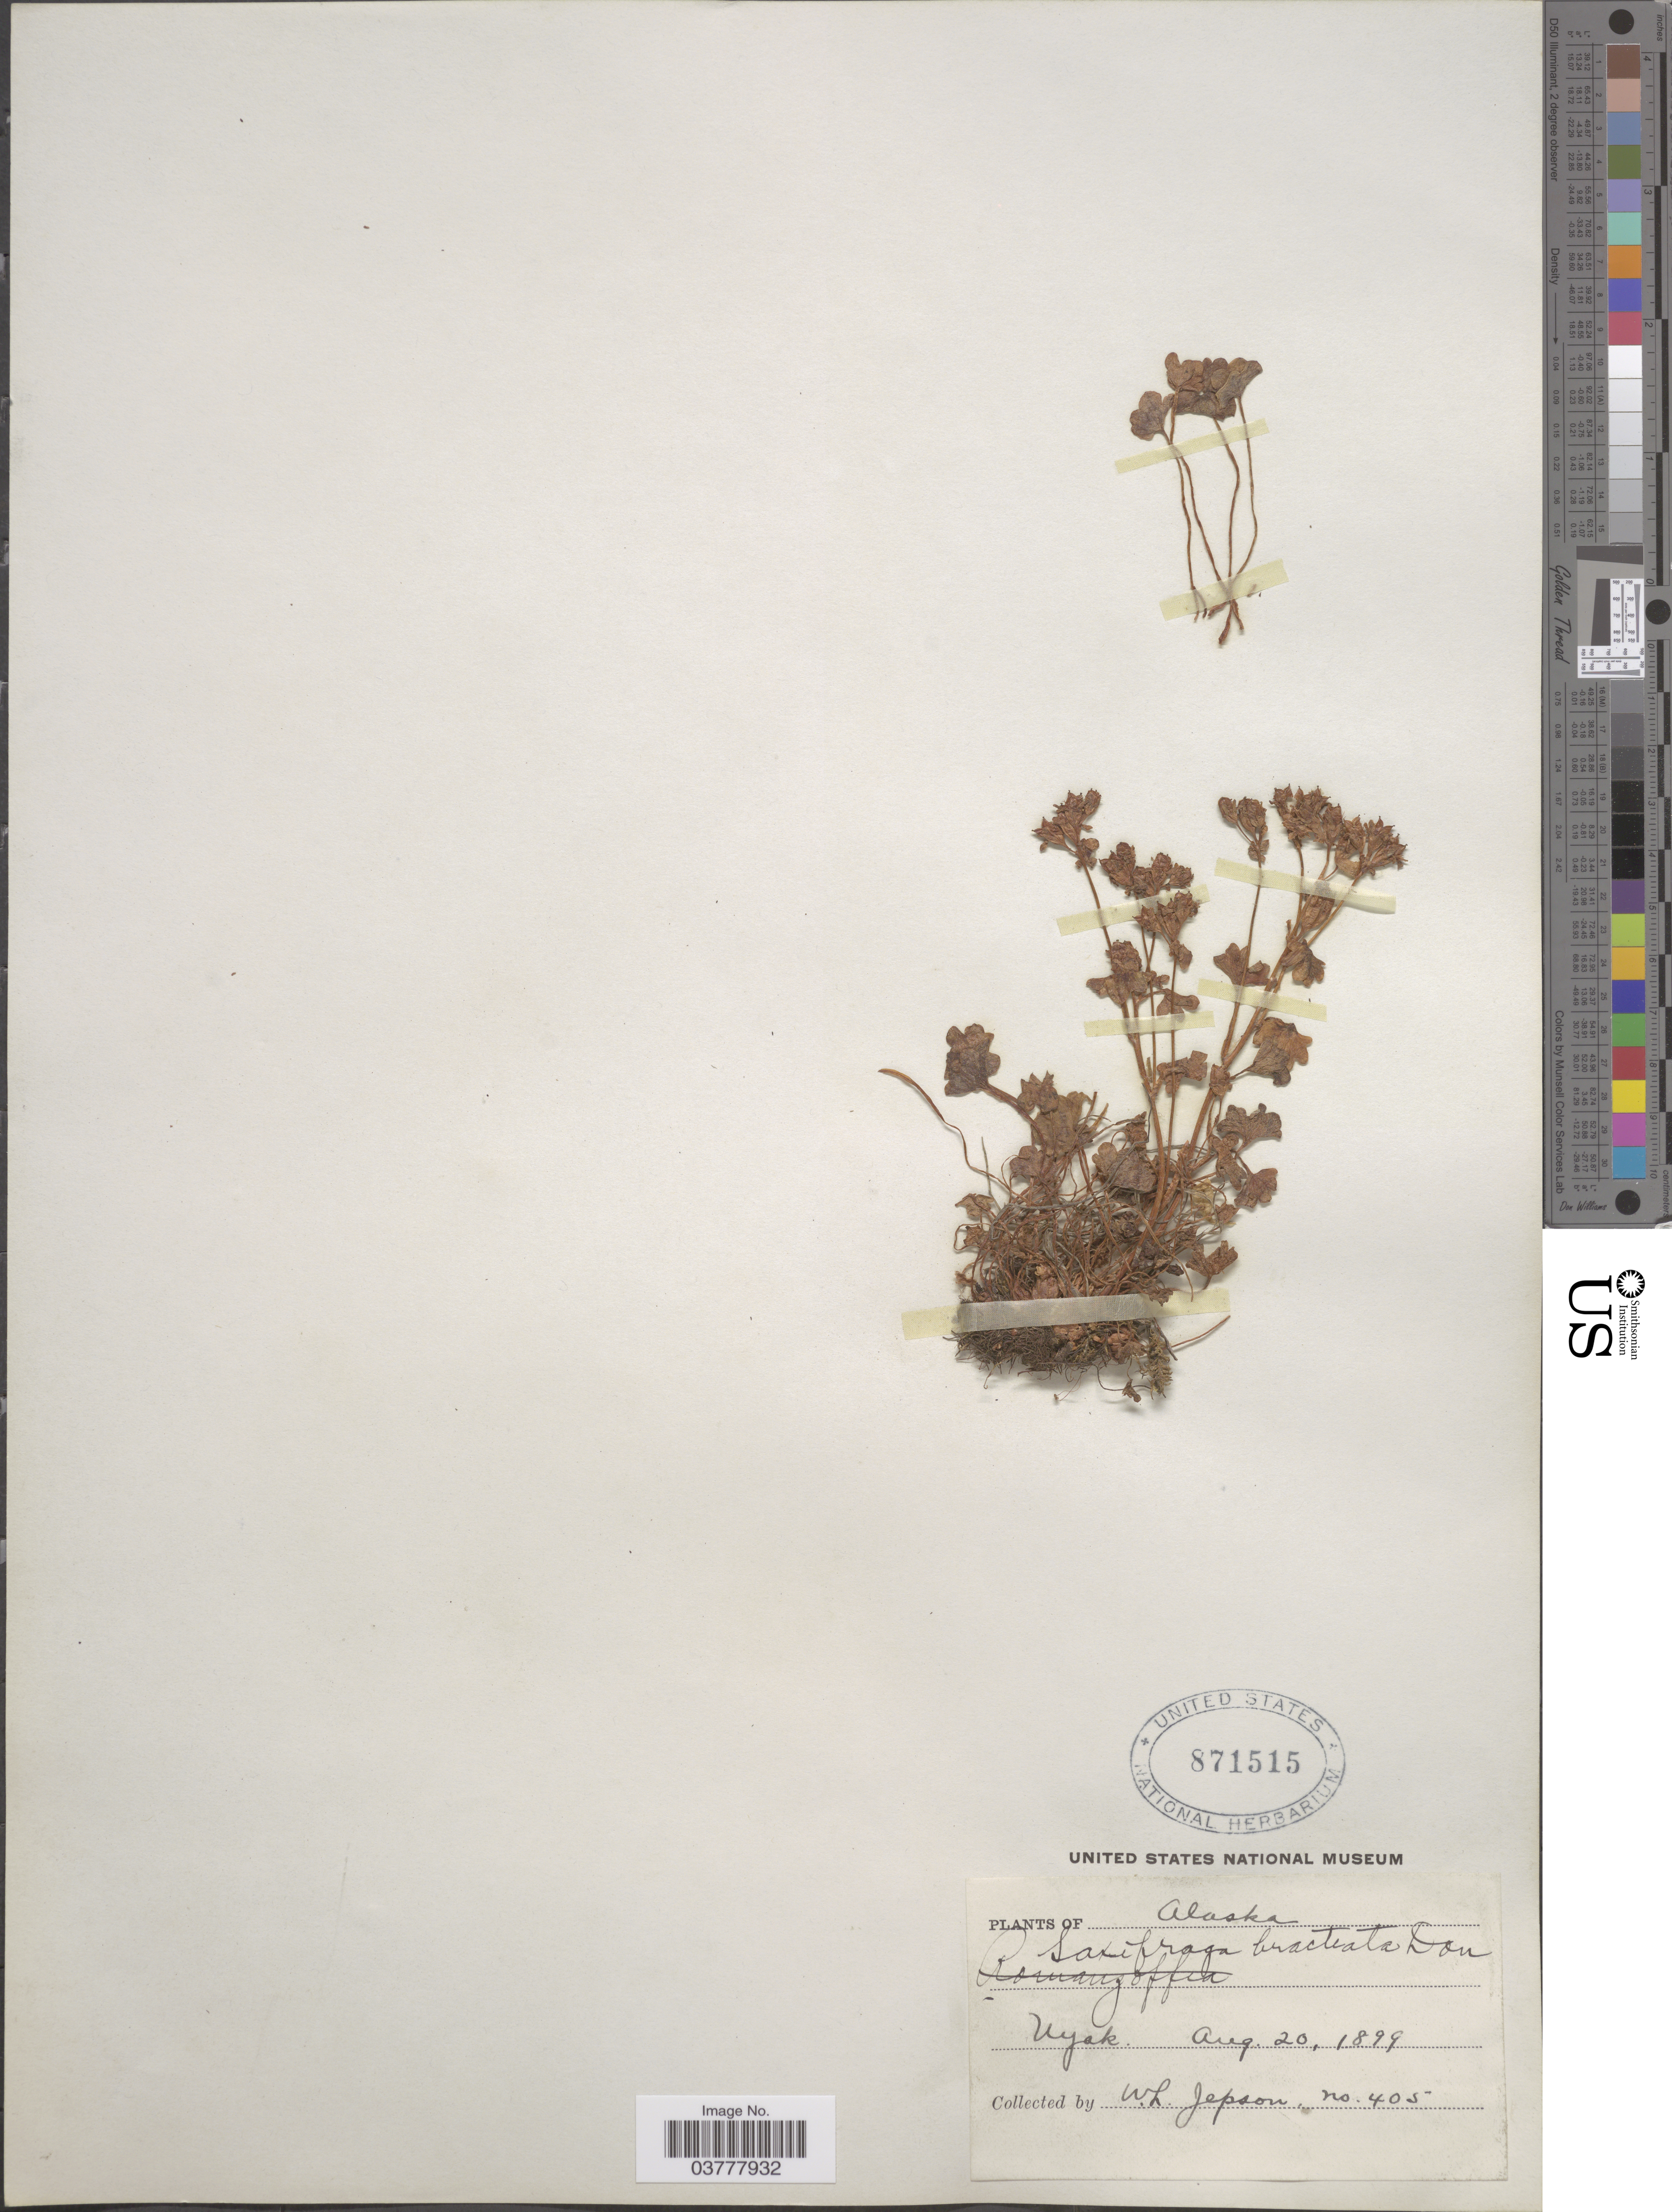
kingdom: Plantae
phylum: Tracheophyta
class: Magnoliopsida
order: Saxifragales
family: Saxifragaceae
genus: Saxifraga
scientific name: Saxifraga bracteata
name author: D. Don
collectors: W. L. Jepson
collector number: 405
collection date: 1899-08-20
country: United States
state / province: Alaska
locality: Uyak.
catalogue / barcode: US 871515